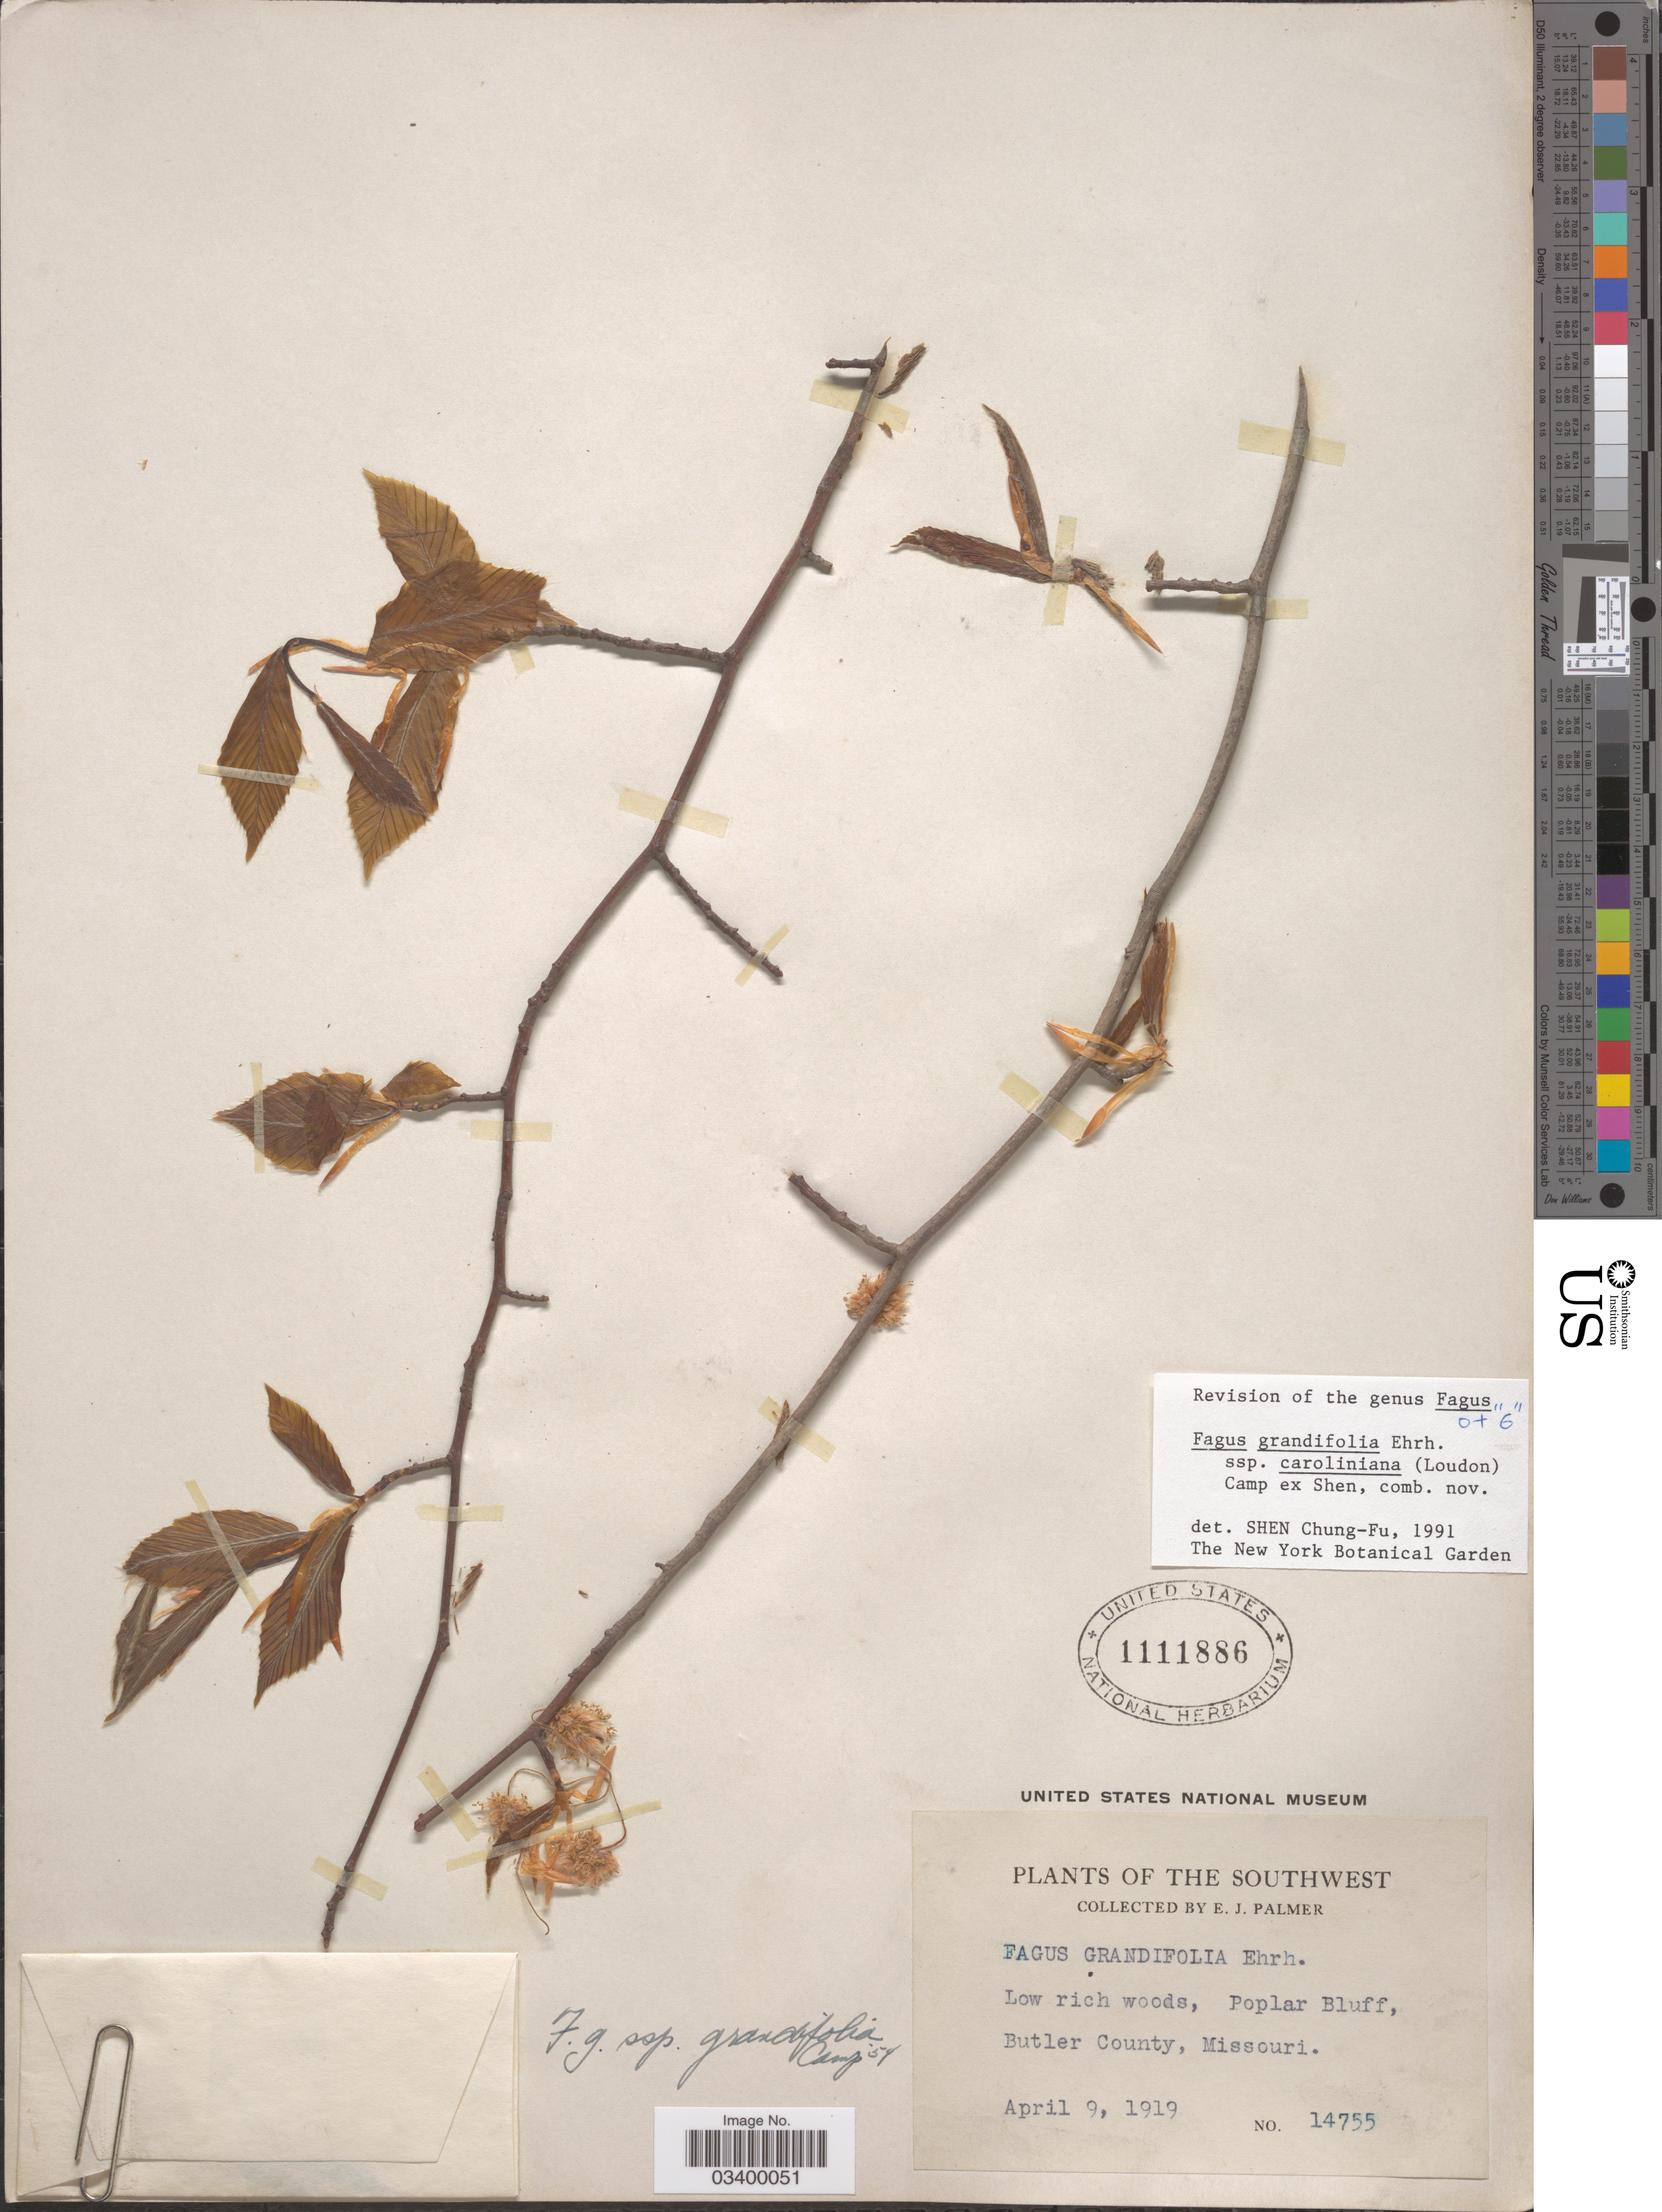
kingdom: Plantae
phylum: Tracheophyta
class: Magnoliopsida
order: Fagales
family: Fagaceae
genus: Fagus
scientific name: Fagus grandifolia subsp. caroliniana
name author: (Loudon) Fernald & Rehder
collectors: E. J. Palmer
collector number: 14755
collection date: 1919-04-09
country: United States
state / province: Missouri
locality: The Southwest. Poplar Bluff, Butler County.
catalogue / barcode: US 1111886